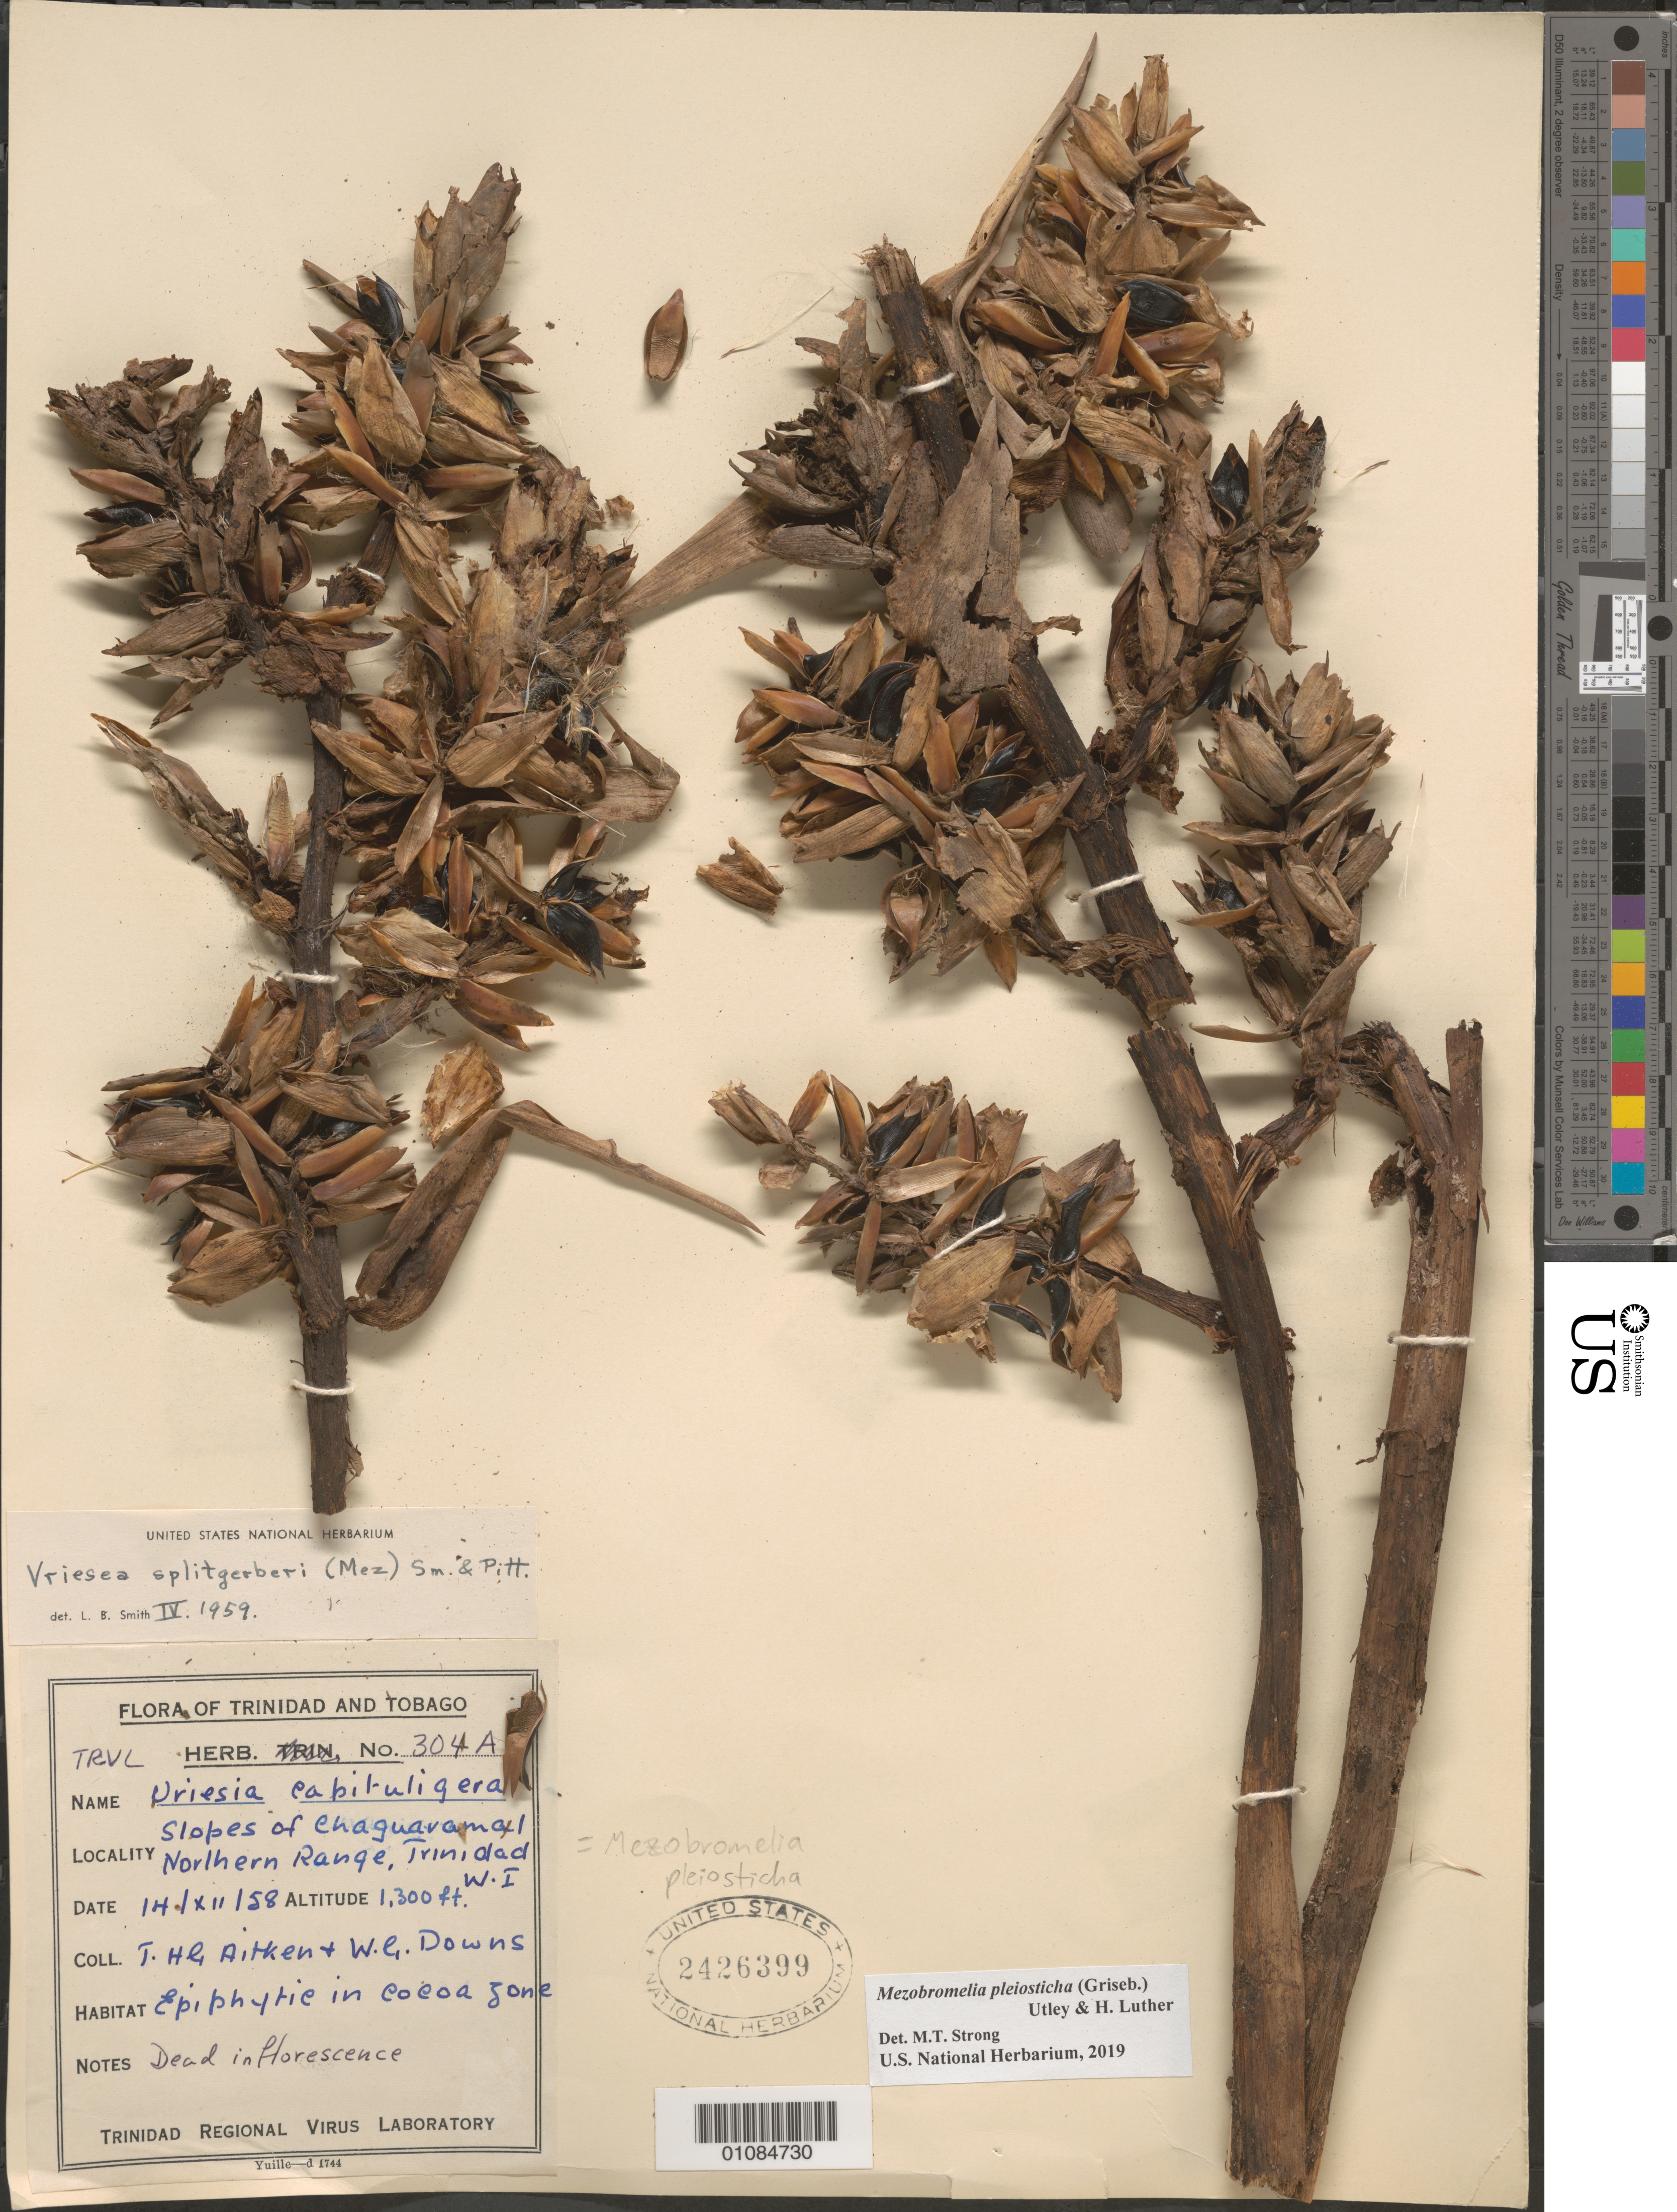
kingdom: Plantae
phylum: Tracheophyta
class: Liliopsida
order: Poales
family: Bromeliaceae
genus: Mezobromelia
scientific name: Mezobromelia pleiosticha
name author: (Griseb.) Utley & H. Luther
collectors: T. Aitken & W. G. Downs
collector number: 304A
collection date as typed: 14 Dec 1958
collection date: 1958-12-14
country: Trinidad and Tobago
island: Trinidad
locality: Slopes of Chaguaramal, Northern Range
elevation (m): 396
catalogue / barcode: US 2426399